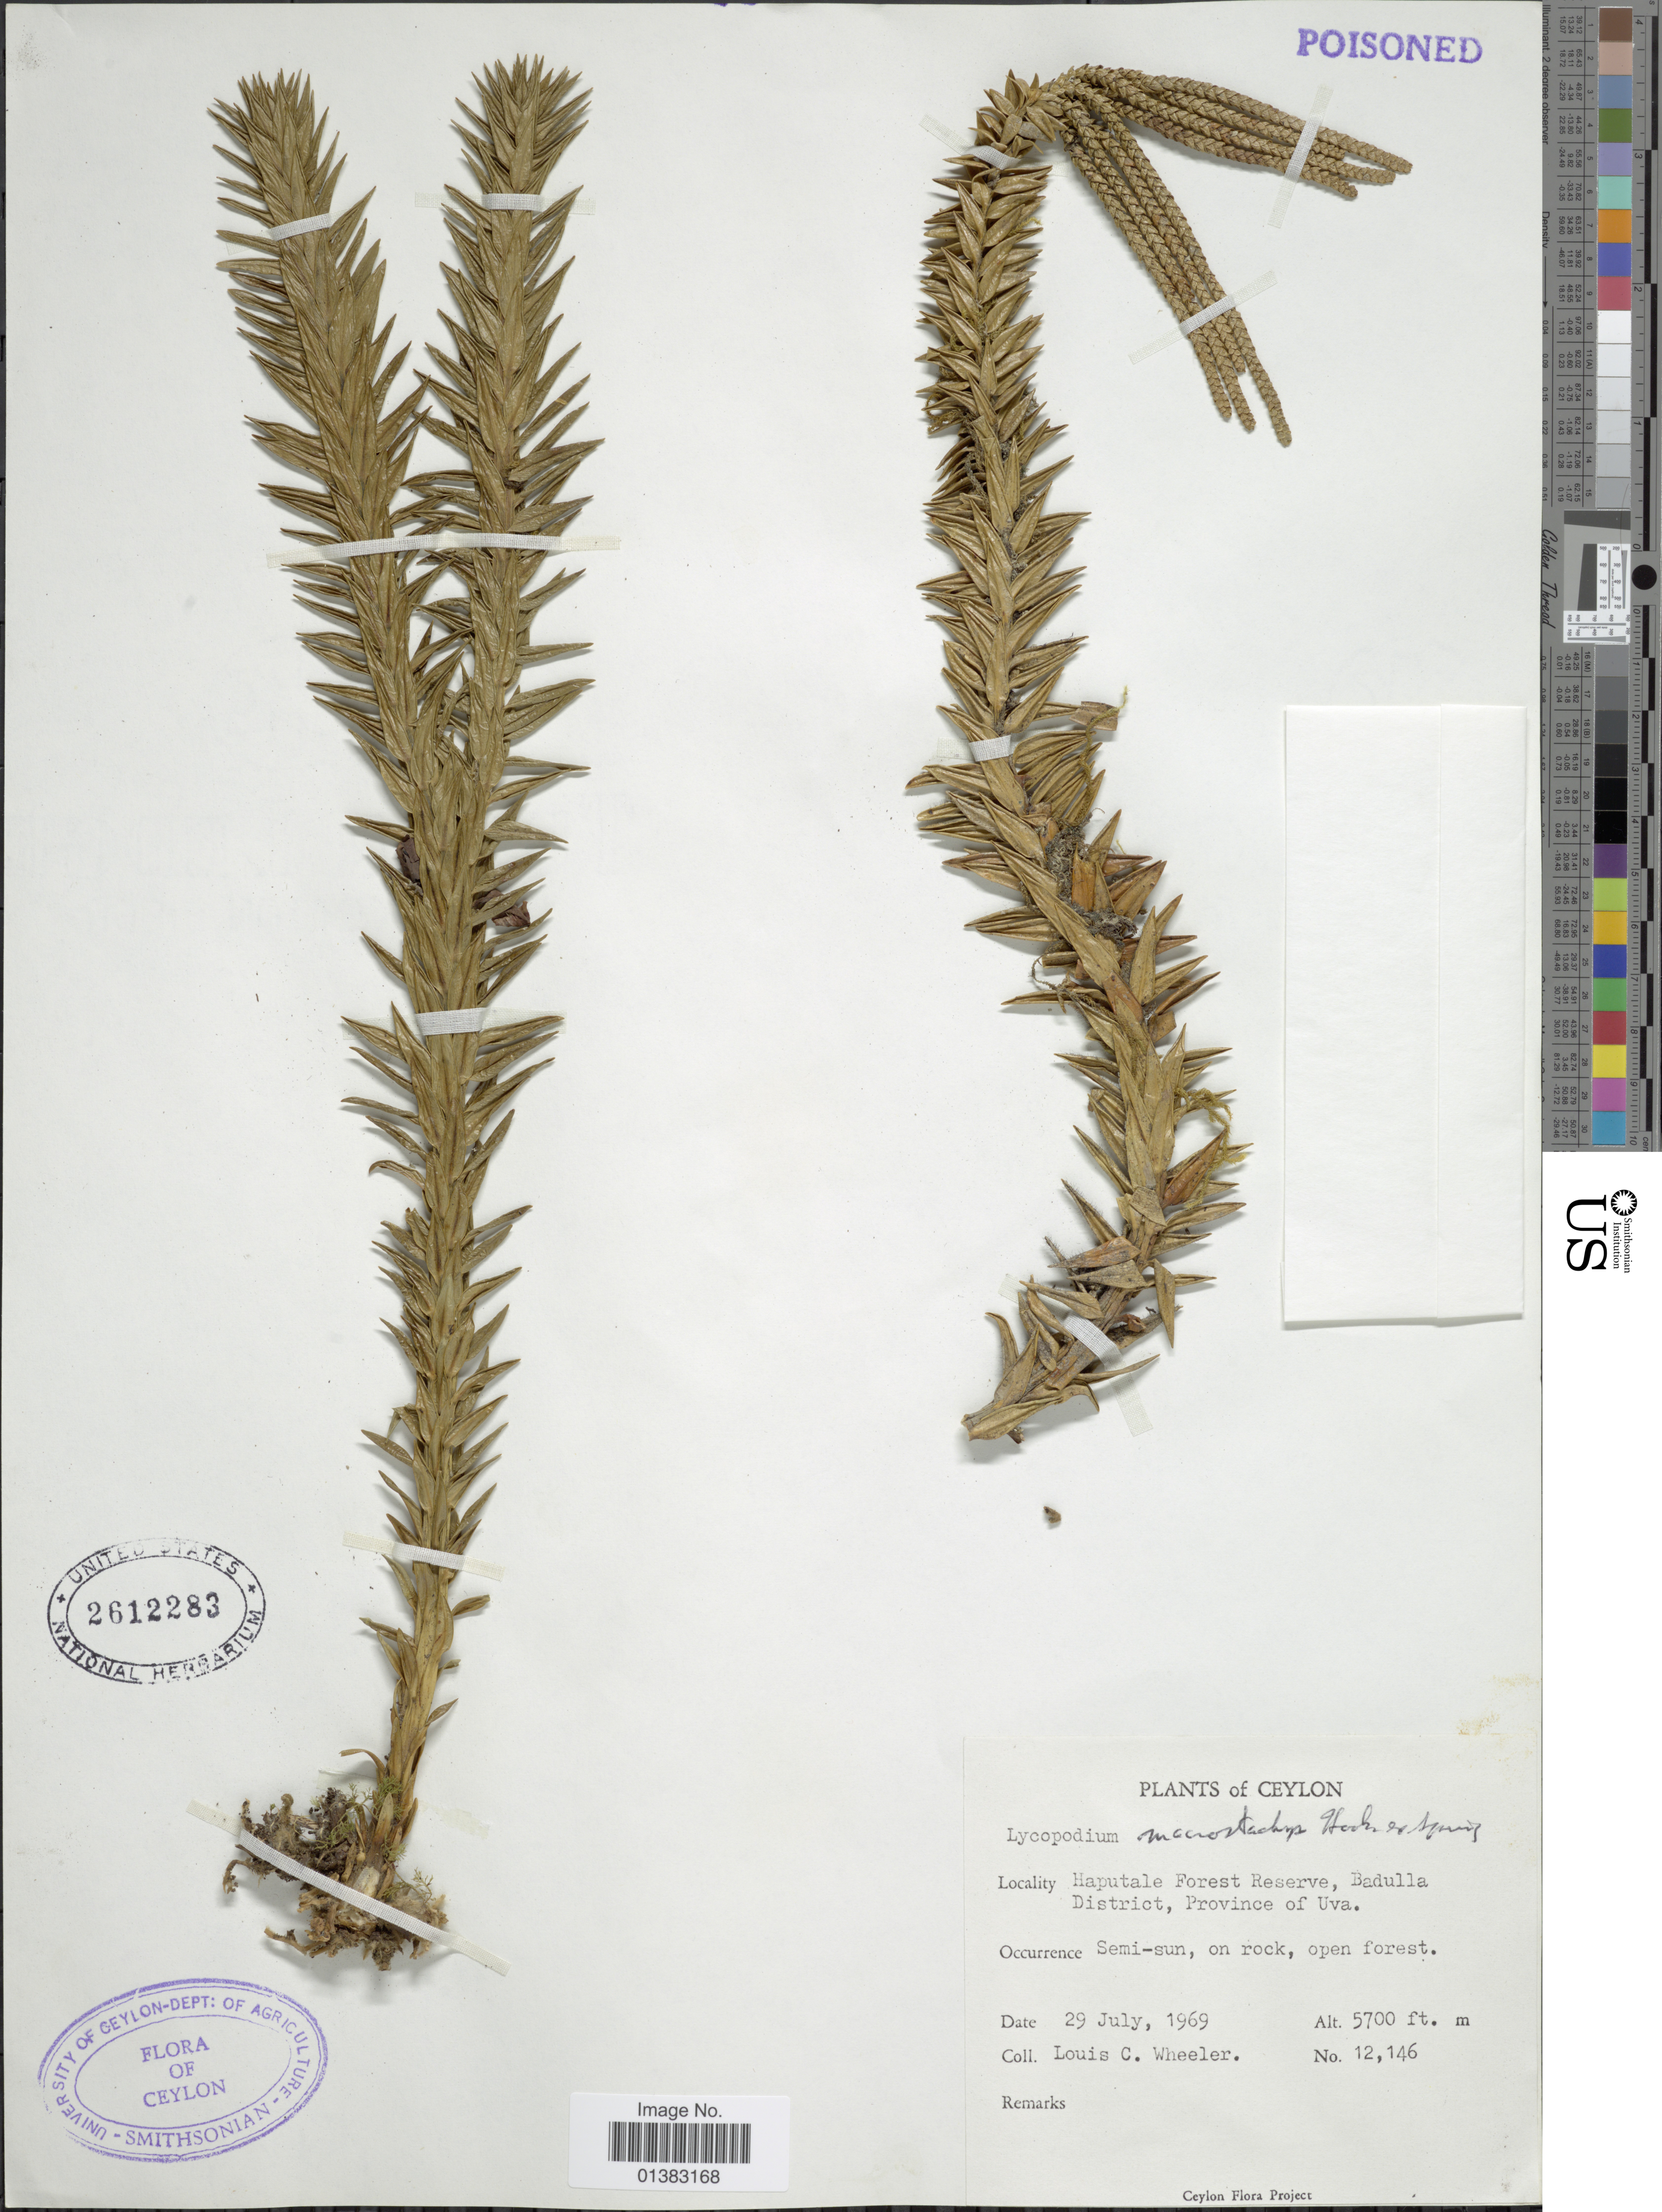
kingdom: Plantae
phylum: Tracheophyta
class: Lycopodiopsida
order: Lycopodiales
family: Lycopodiaceae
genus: Phlegmariurus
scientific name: Phlegmariurus phyllanthus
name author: (Hook. & Arn.) R.D. Dixit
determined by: Field, A. R.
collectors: L. C. Wheeler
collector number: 12146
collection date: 1969-07-29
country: Sri Lanka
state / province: Uva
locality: Ceylon. Haputale Forest Reserve, Badulla District, Province of Uva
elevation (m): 1737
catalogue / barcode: US 2612283